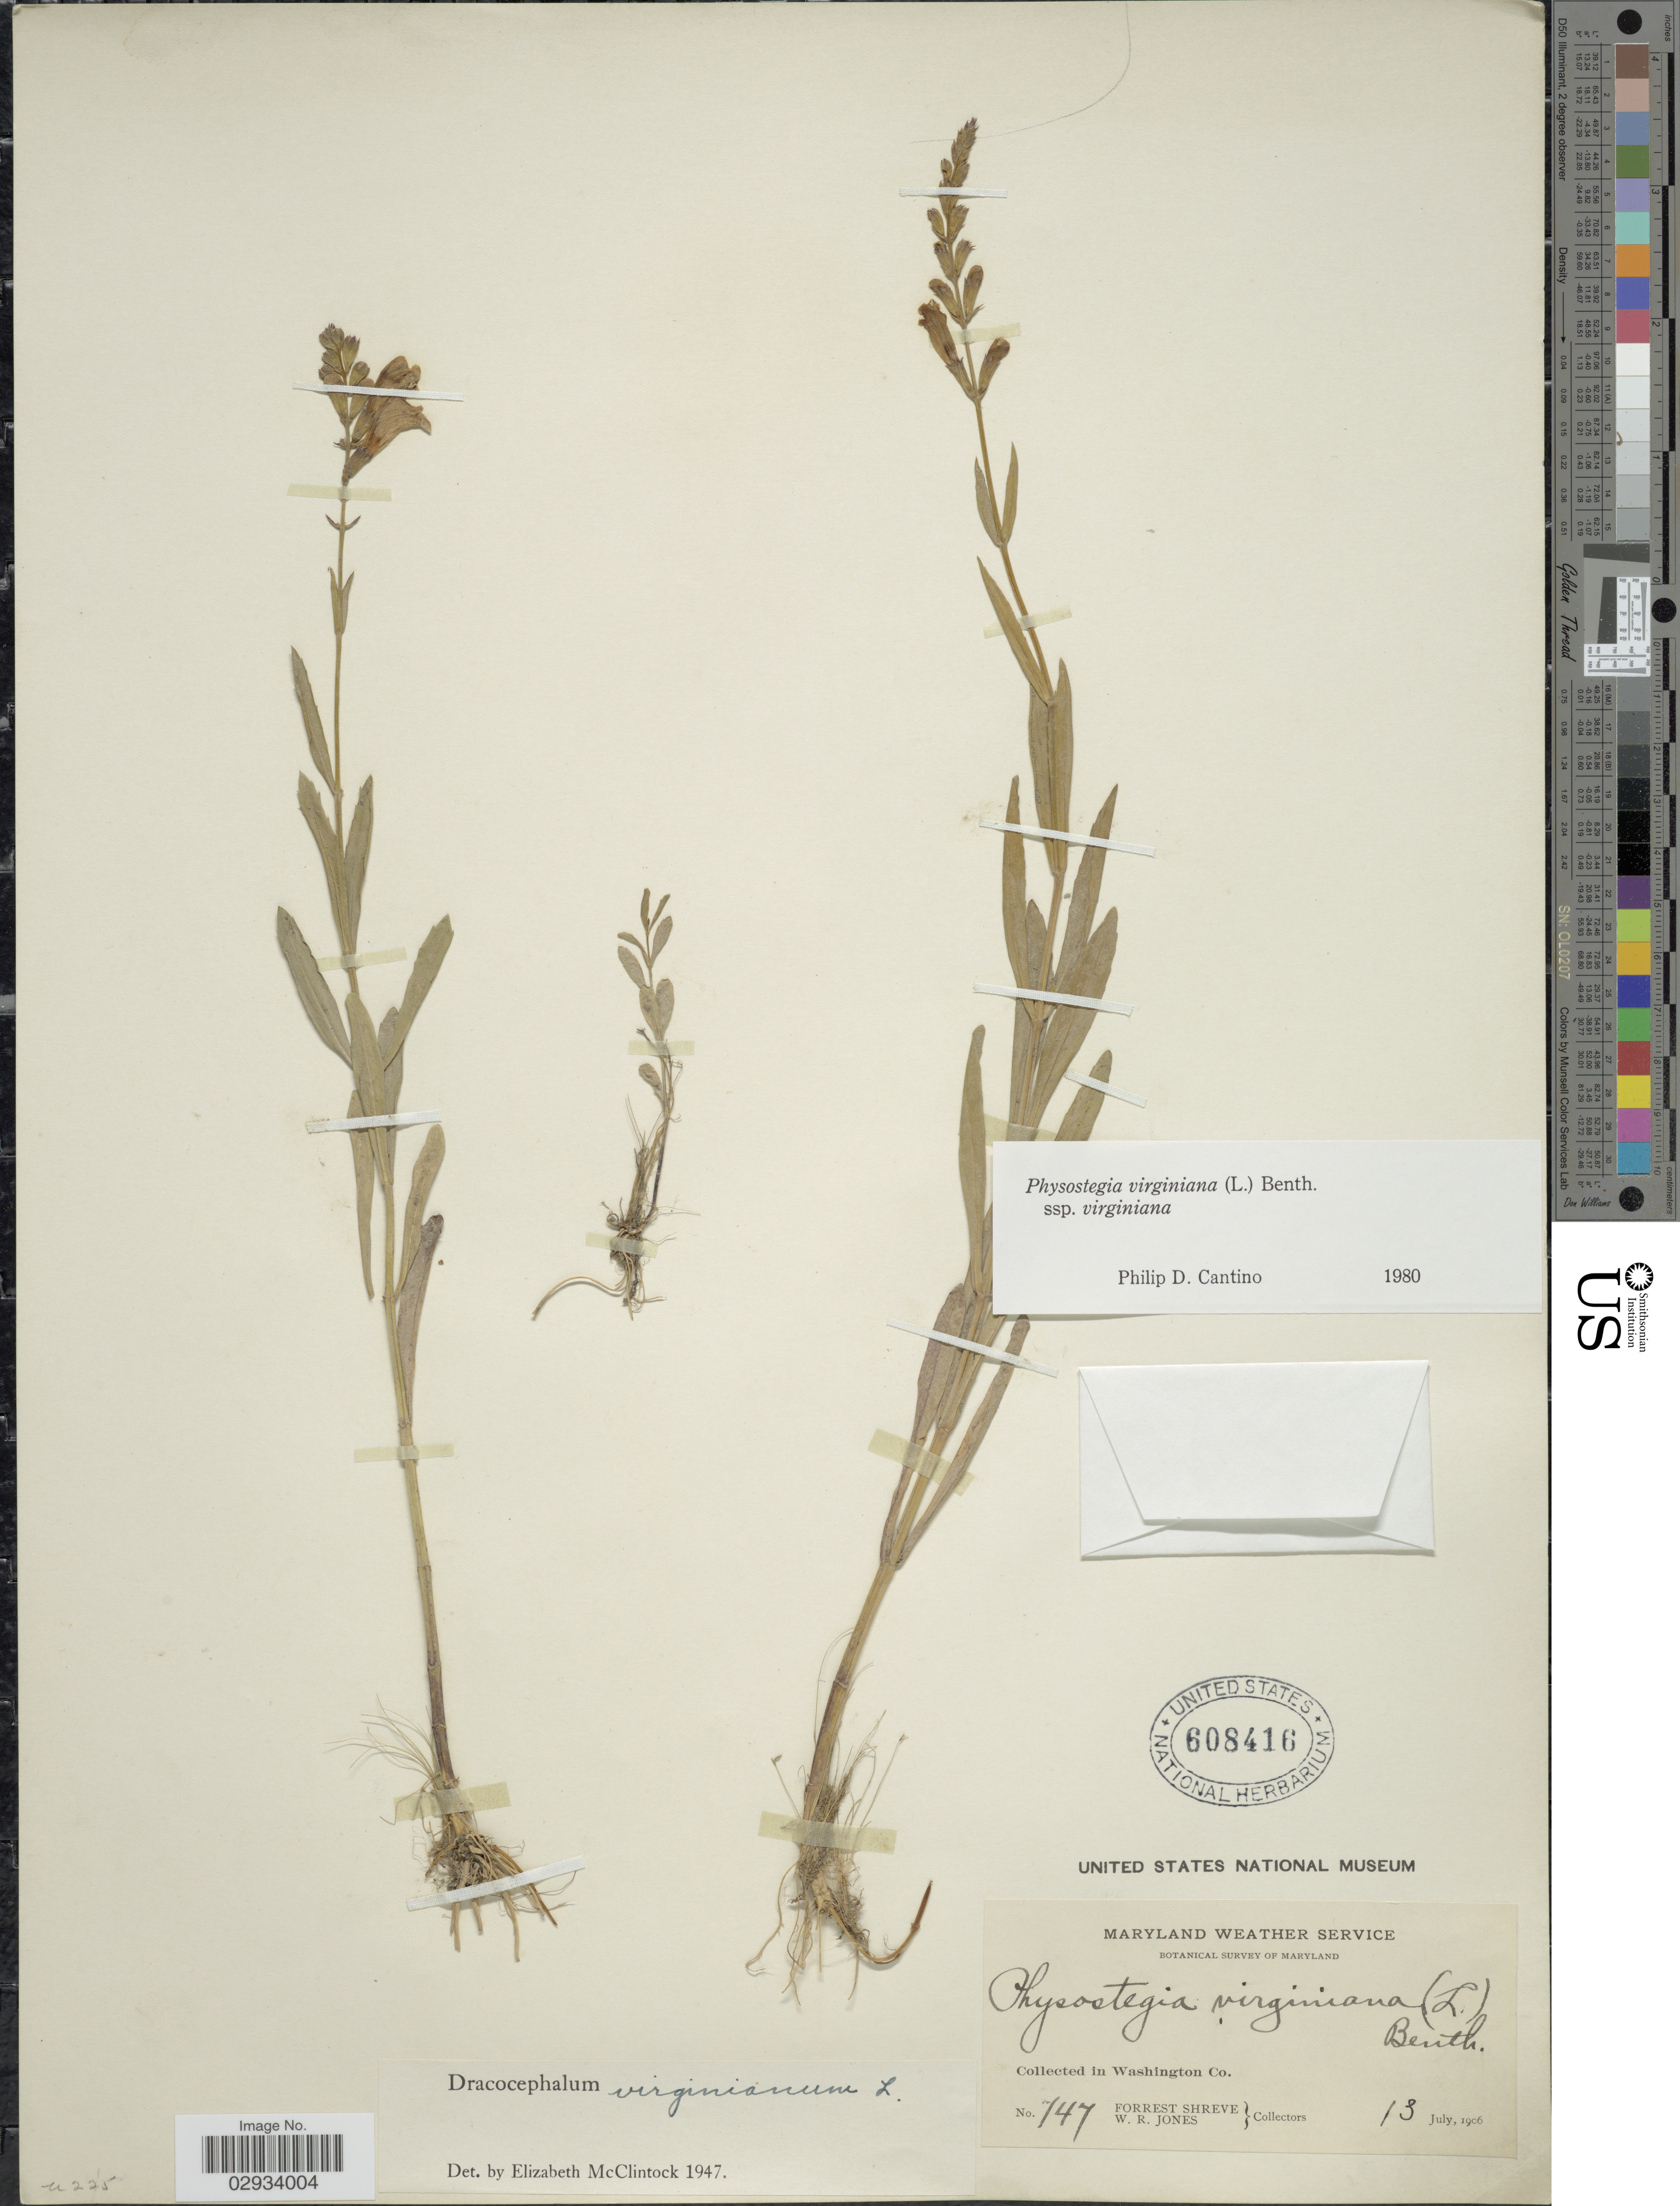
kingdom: Plantae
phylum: Tracheophyta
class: Magnoliopsida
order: Lamiales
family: Lamiaceae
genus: Physostegia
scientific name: Physostegia virginiana subsp. virginiana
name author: (L.) Benth.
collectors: F. Shreve & W. R. Jones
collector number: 747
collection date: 1906-07-13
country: United States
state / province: Maryland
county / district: Washngton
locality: In Washington Co.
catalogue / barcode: US 608416